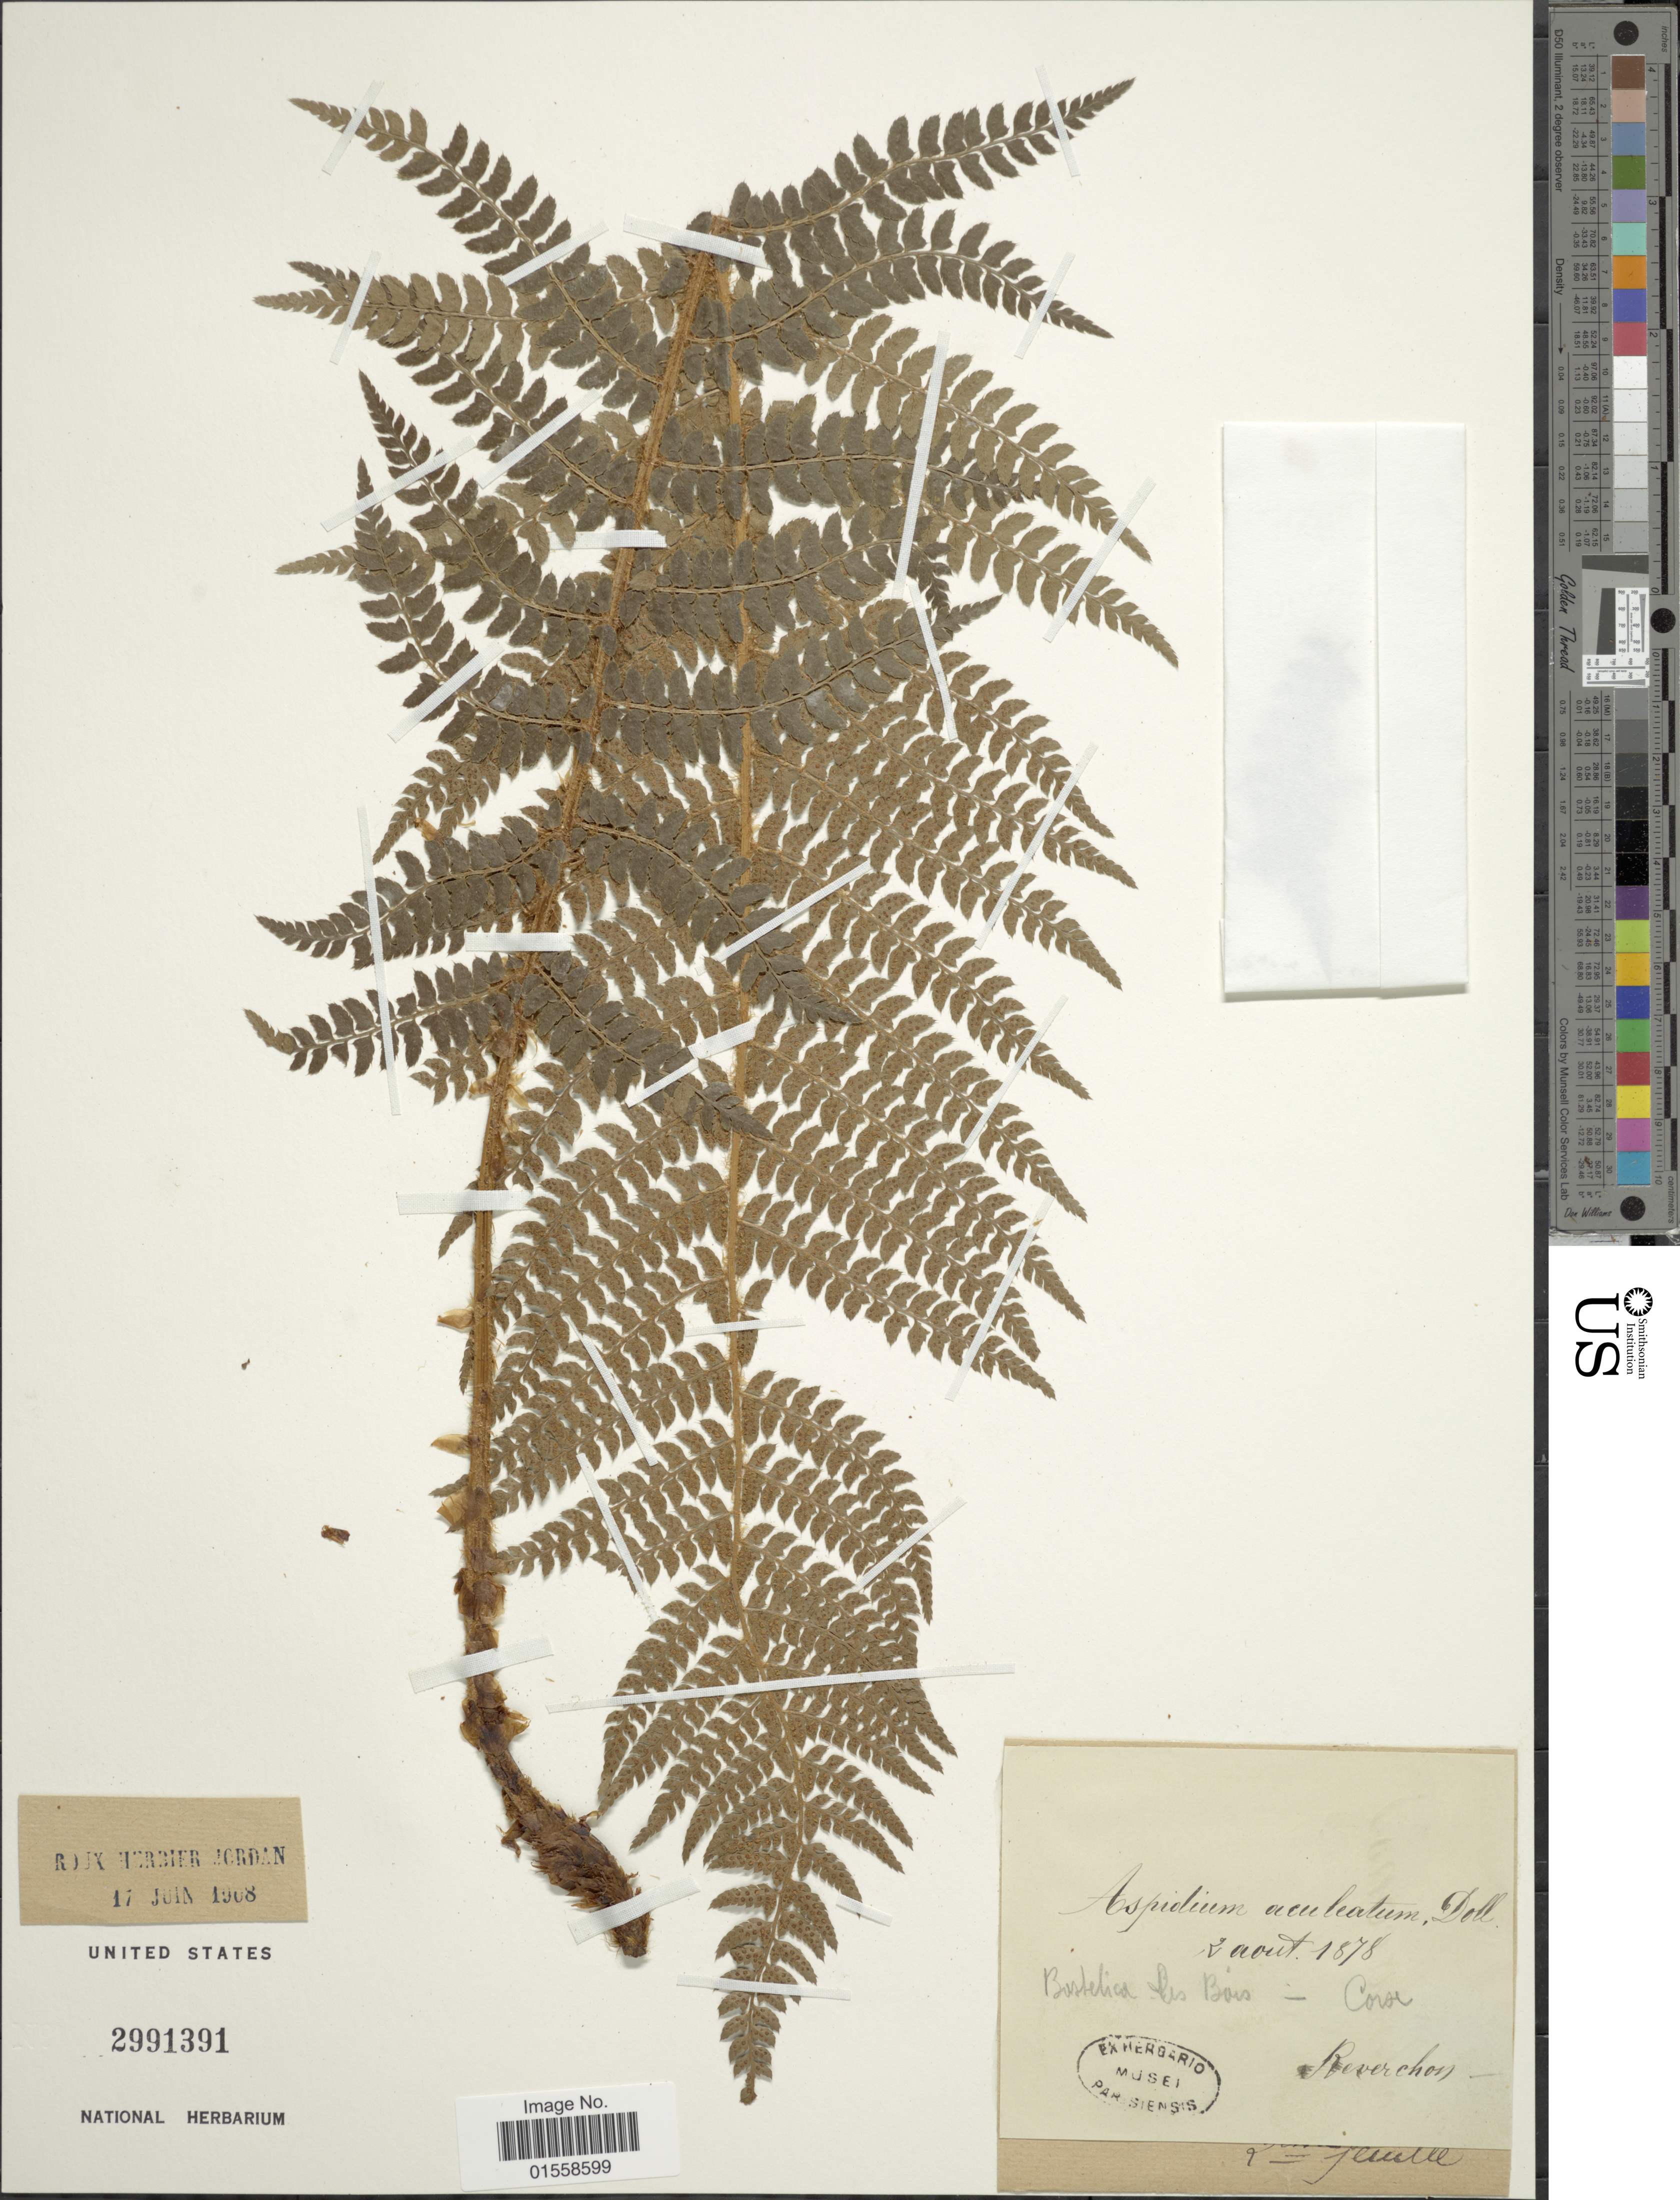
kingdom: Plantae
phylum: Tracheophyta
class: Polypodiopsida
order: Polypodiales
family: Dryopteridaceae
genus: Polystichum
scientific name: Polystichum aculeatum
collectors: -. Reverchon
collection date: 1878-08-02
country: France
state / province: Corsica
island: Corse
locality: Borteliae les Bois - Corse. [interpreted]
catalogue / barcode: US 2991391